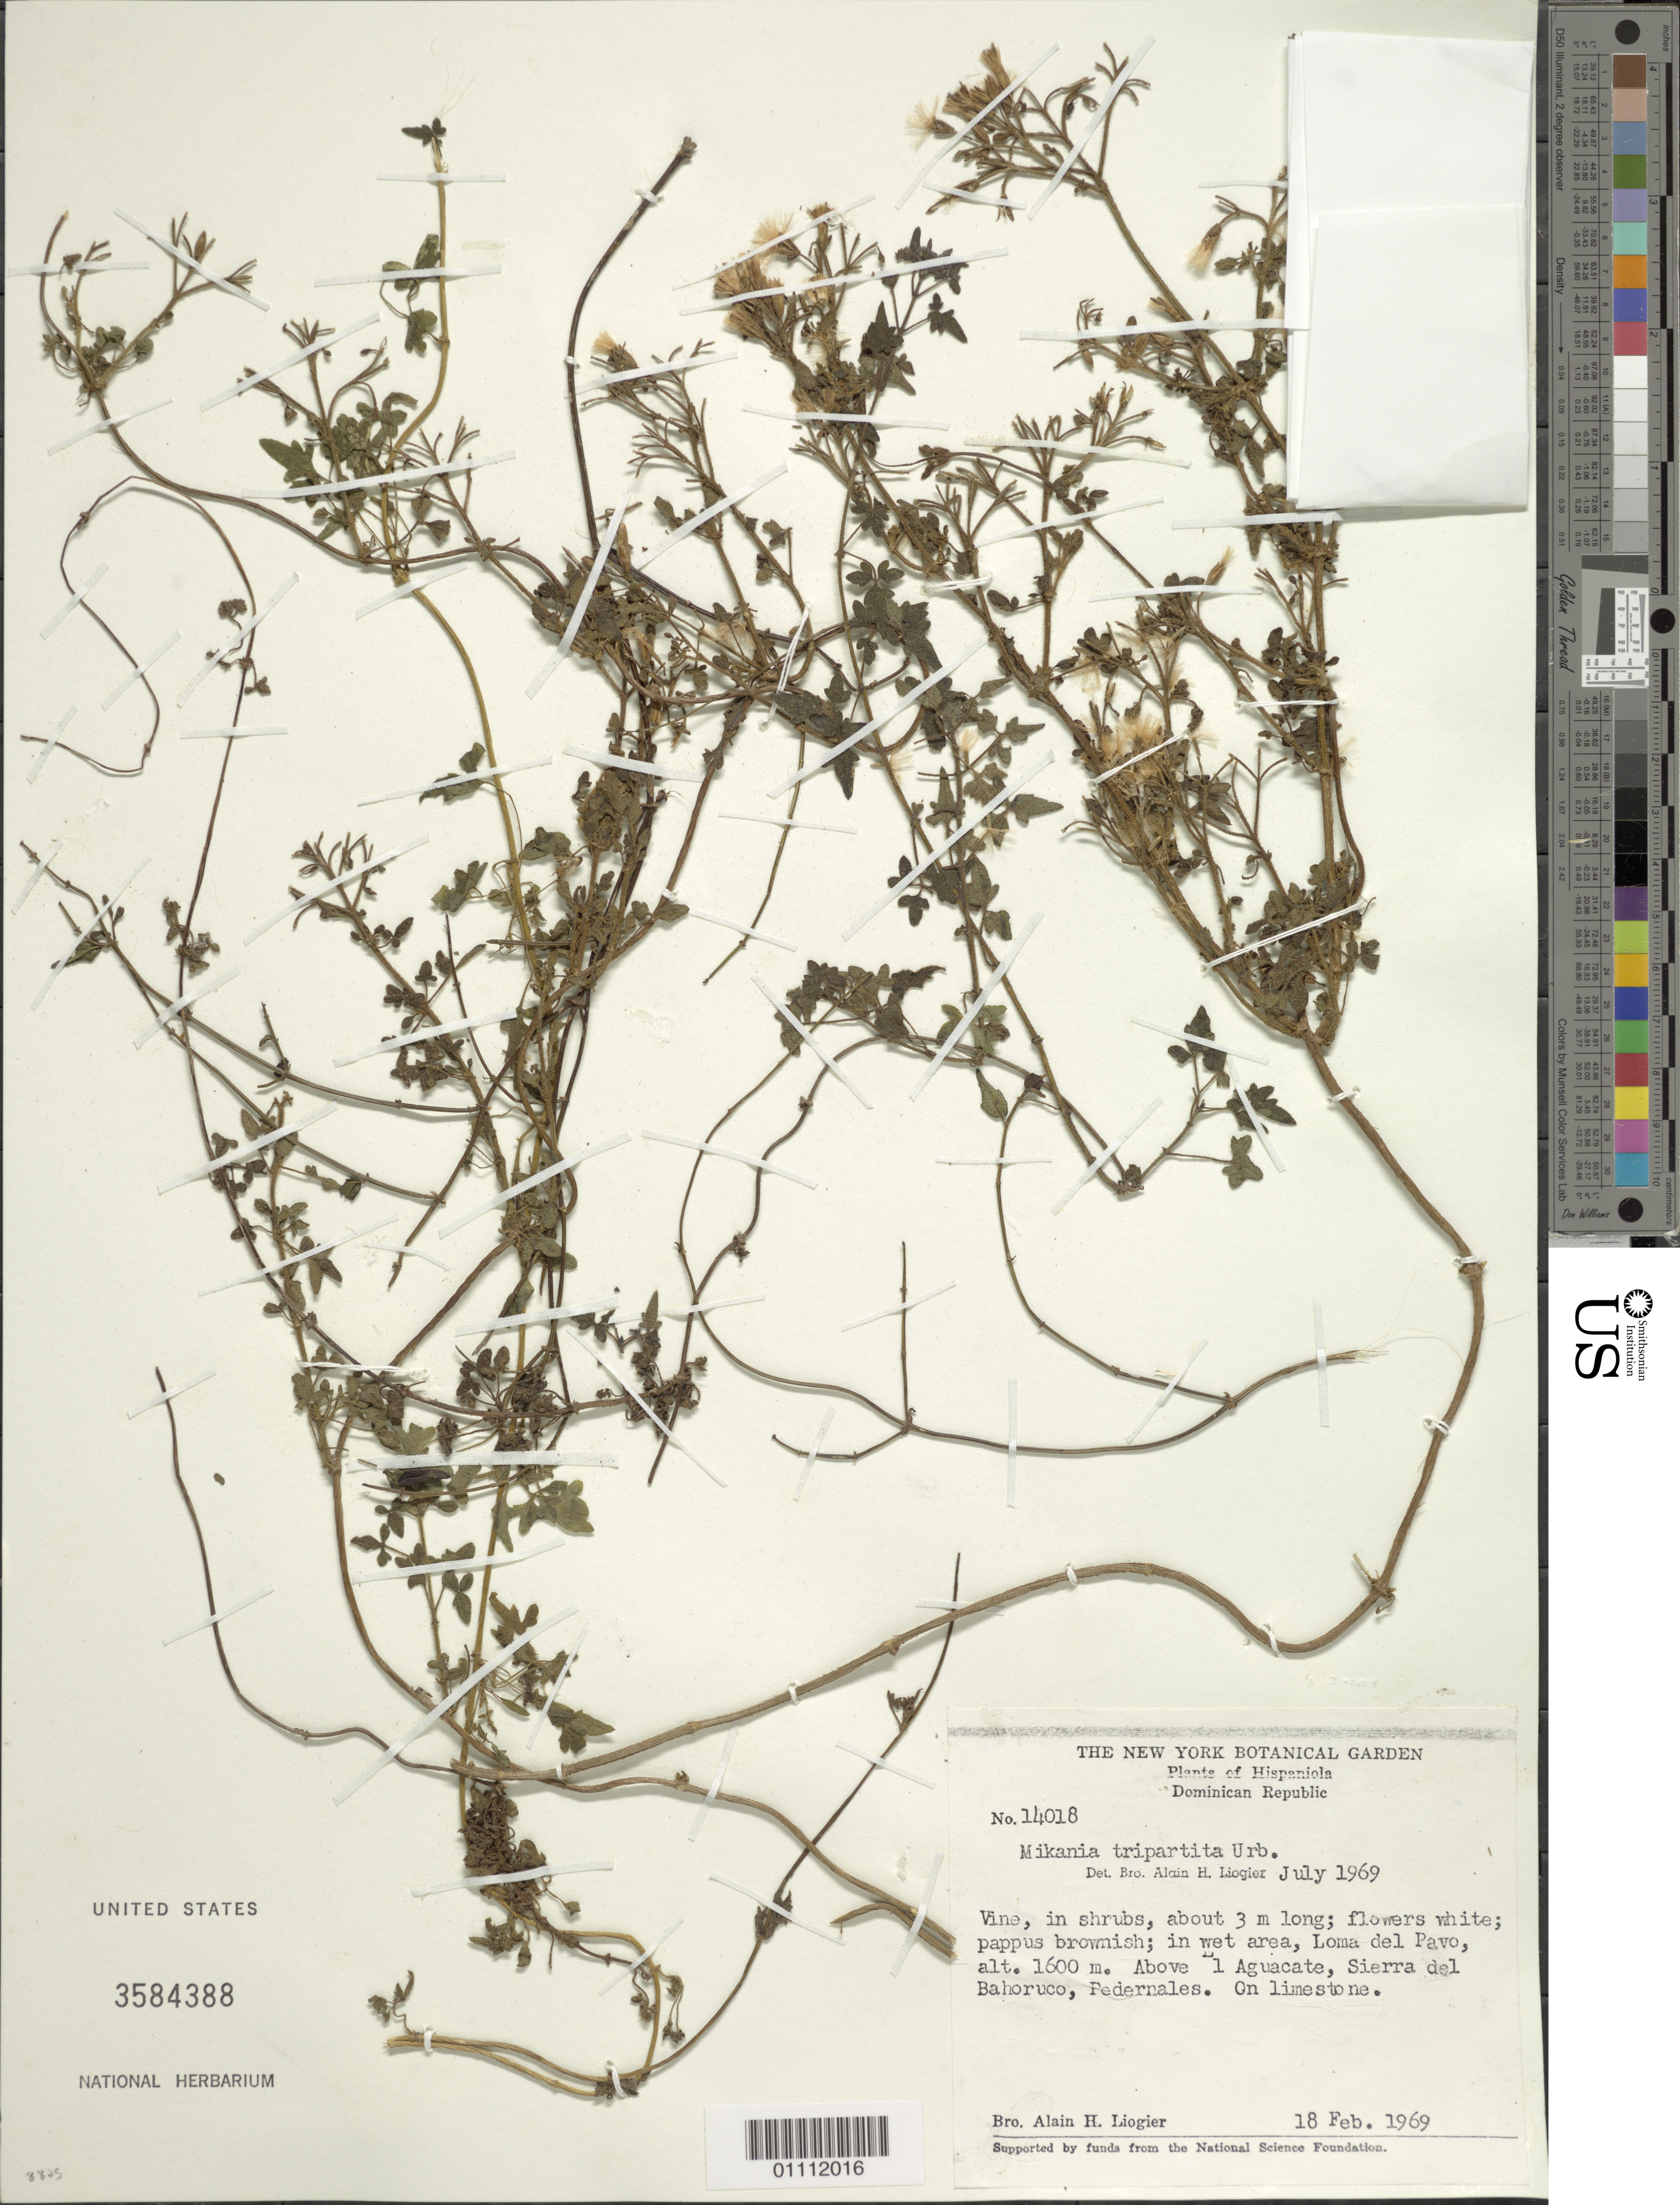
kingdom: Plantae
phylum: Tracheophyta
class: Magnoliopsida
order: Asterales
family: Asteraceae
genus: Mikania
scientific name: Mikania tripartita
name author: Urb. & Nied.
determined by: Liogier, Alain H.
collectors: A. H. Liogier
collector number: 14018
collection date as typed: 18 Feb 1969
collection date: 1969-02-18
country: Dominican Republic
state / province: Pedernales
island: Hispaniola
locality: Sierra del Bahoruco, above El Aguacate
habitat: In wet area; on limestone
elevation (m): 1600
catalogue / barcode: US 3584388